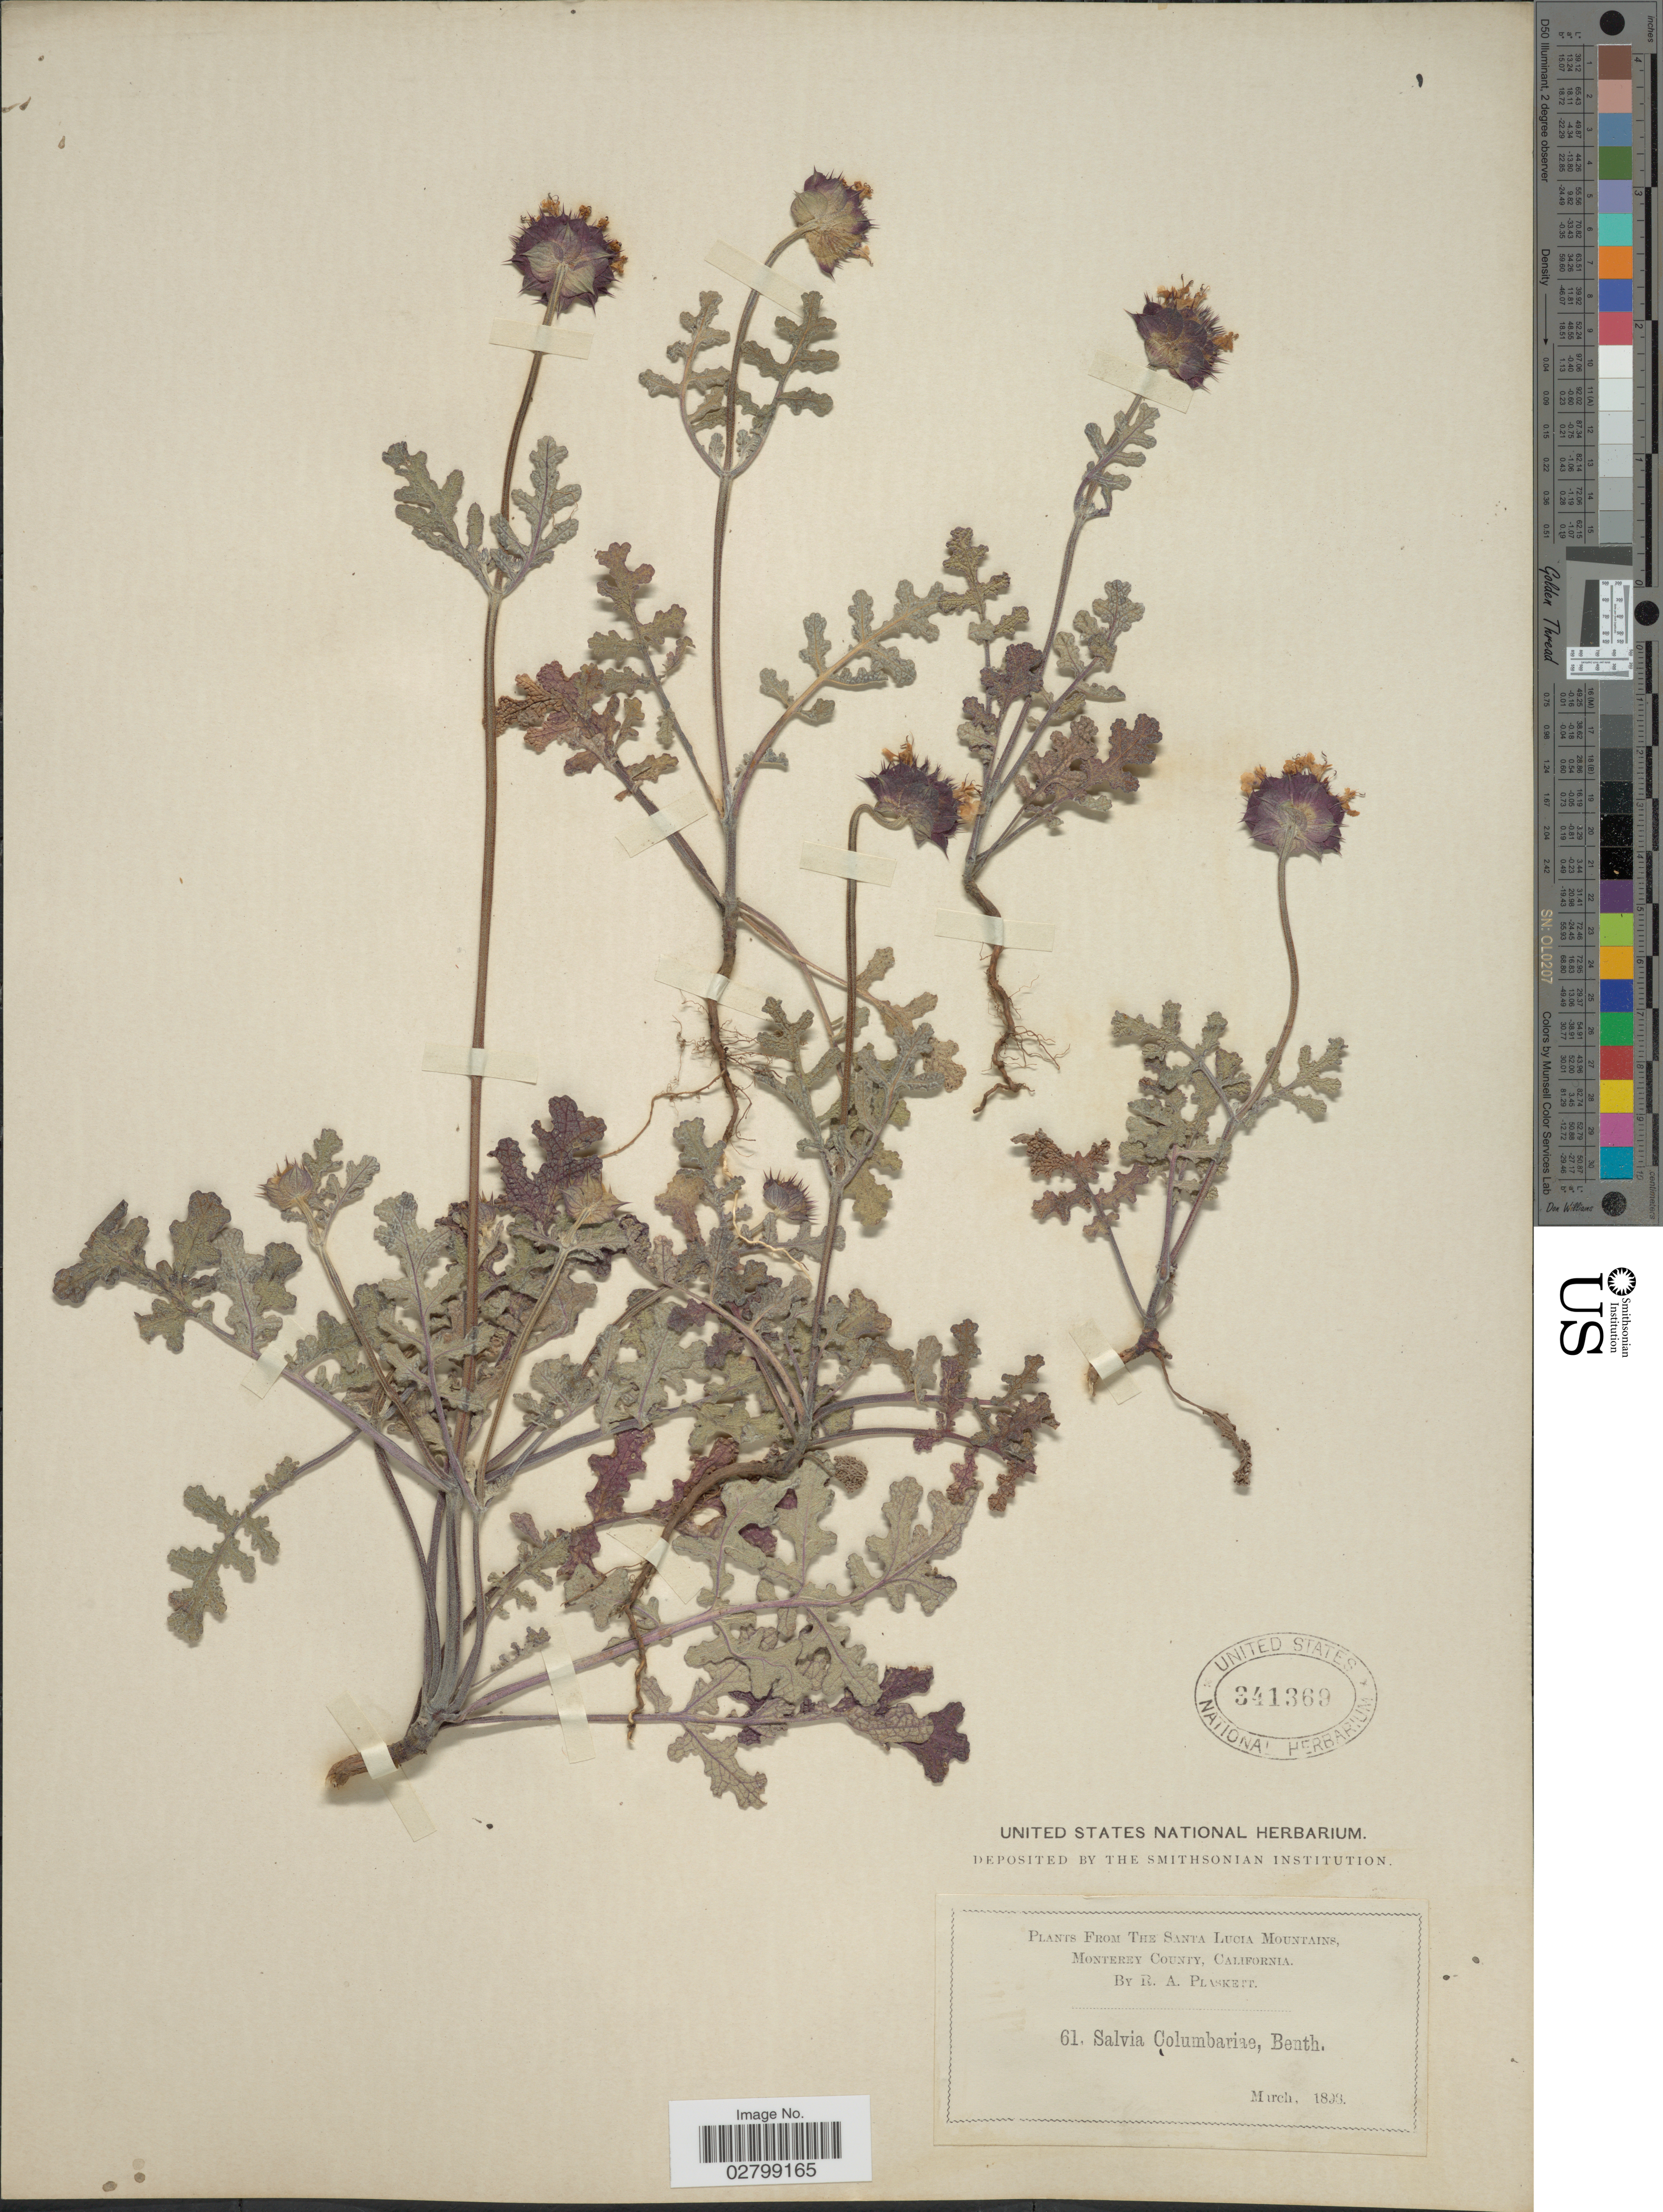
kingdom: Plantae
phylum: Tracheophyta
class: Magnoliopsida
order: Lamiales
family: Lamiaceae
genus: Salvia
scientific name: Salvia columbariae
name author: Benth.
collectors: R. Plaskett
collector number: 61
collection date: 1893-03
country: United States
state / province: California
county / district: Monterey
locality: Santa Lucia Mountains, Monterey County.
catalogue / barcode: US 341369